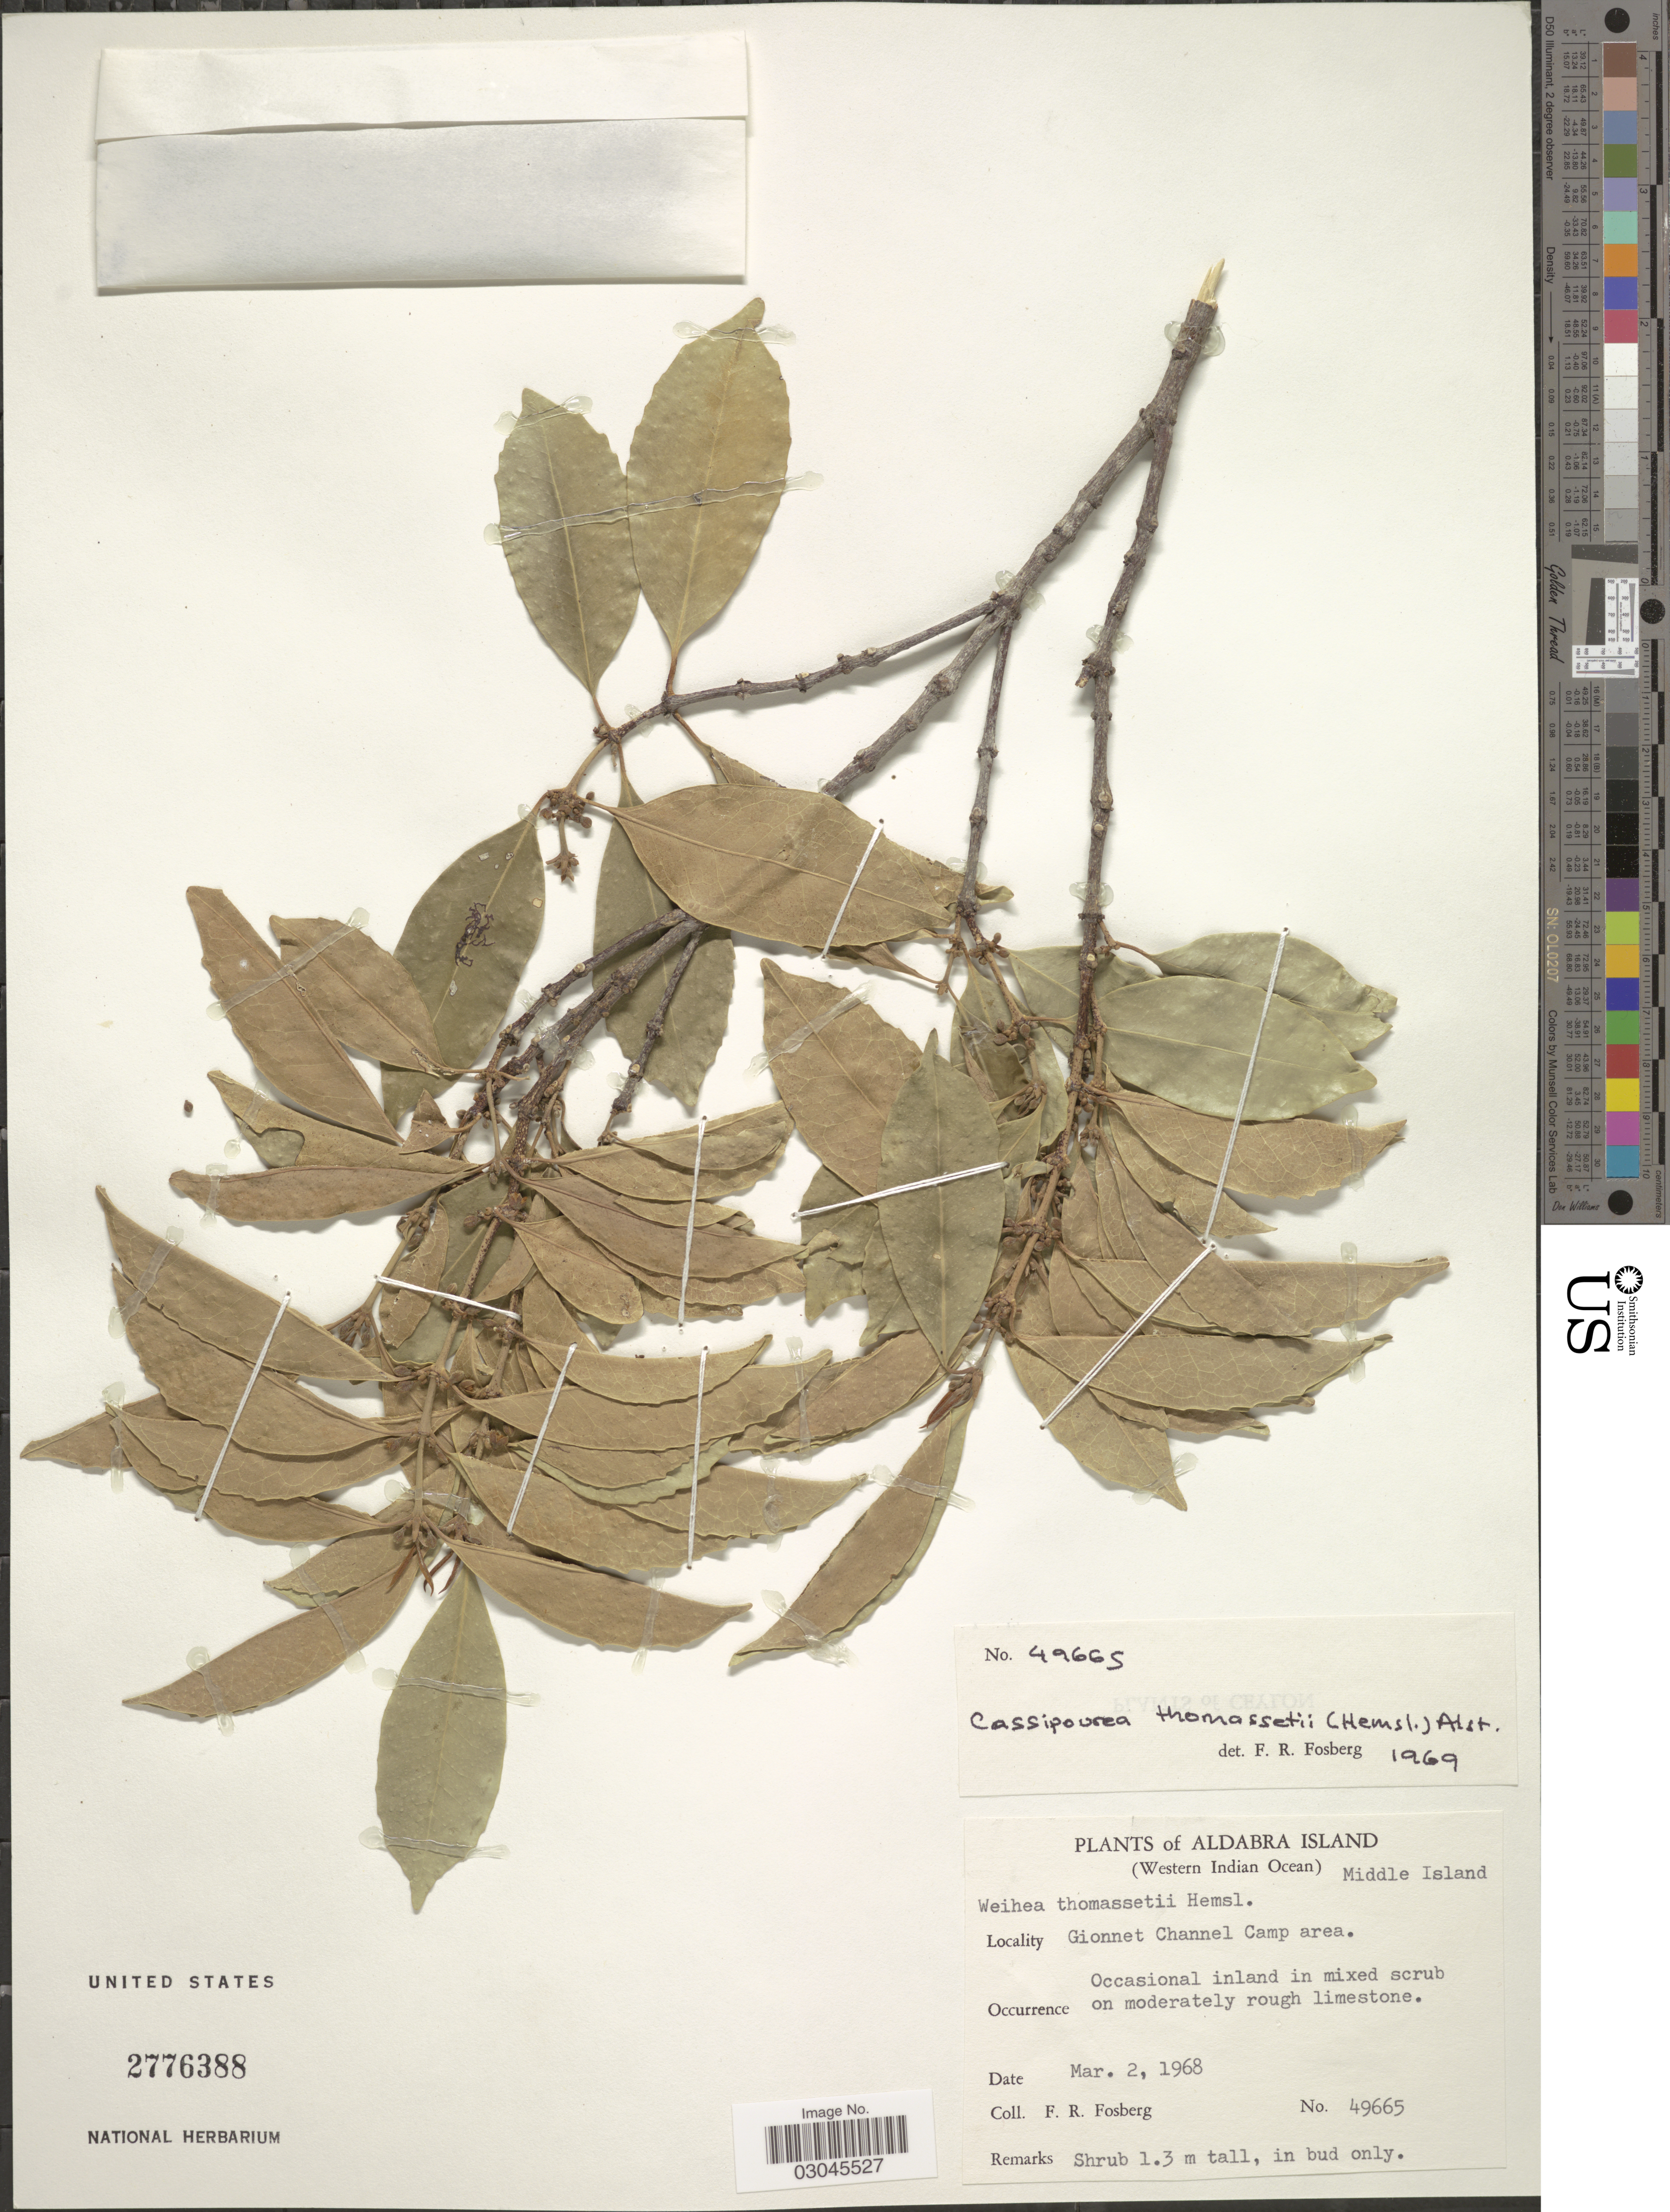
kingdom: Plantae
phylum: Tracheophyta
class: Magnoliopsida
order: Malpighiales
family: Rhizophoraceae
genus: Cassipourea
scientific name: Cassipourea thomassetii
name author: Alston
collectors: F. R. Fosberg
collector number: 49665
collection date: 1968-03-02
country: Seychelles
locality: Aldabra Island (Western Indian Ocean), Middle Island. Gionnet Channel Camp area.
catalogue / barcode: US 2776388